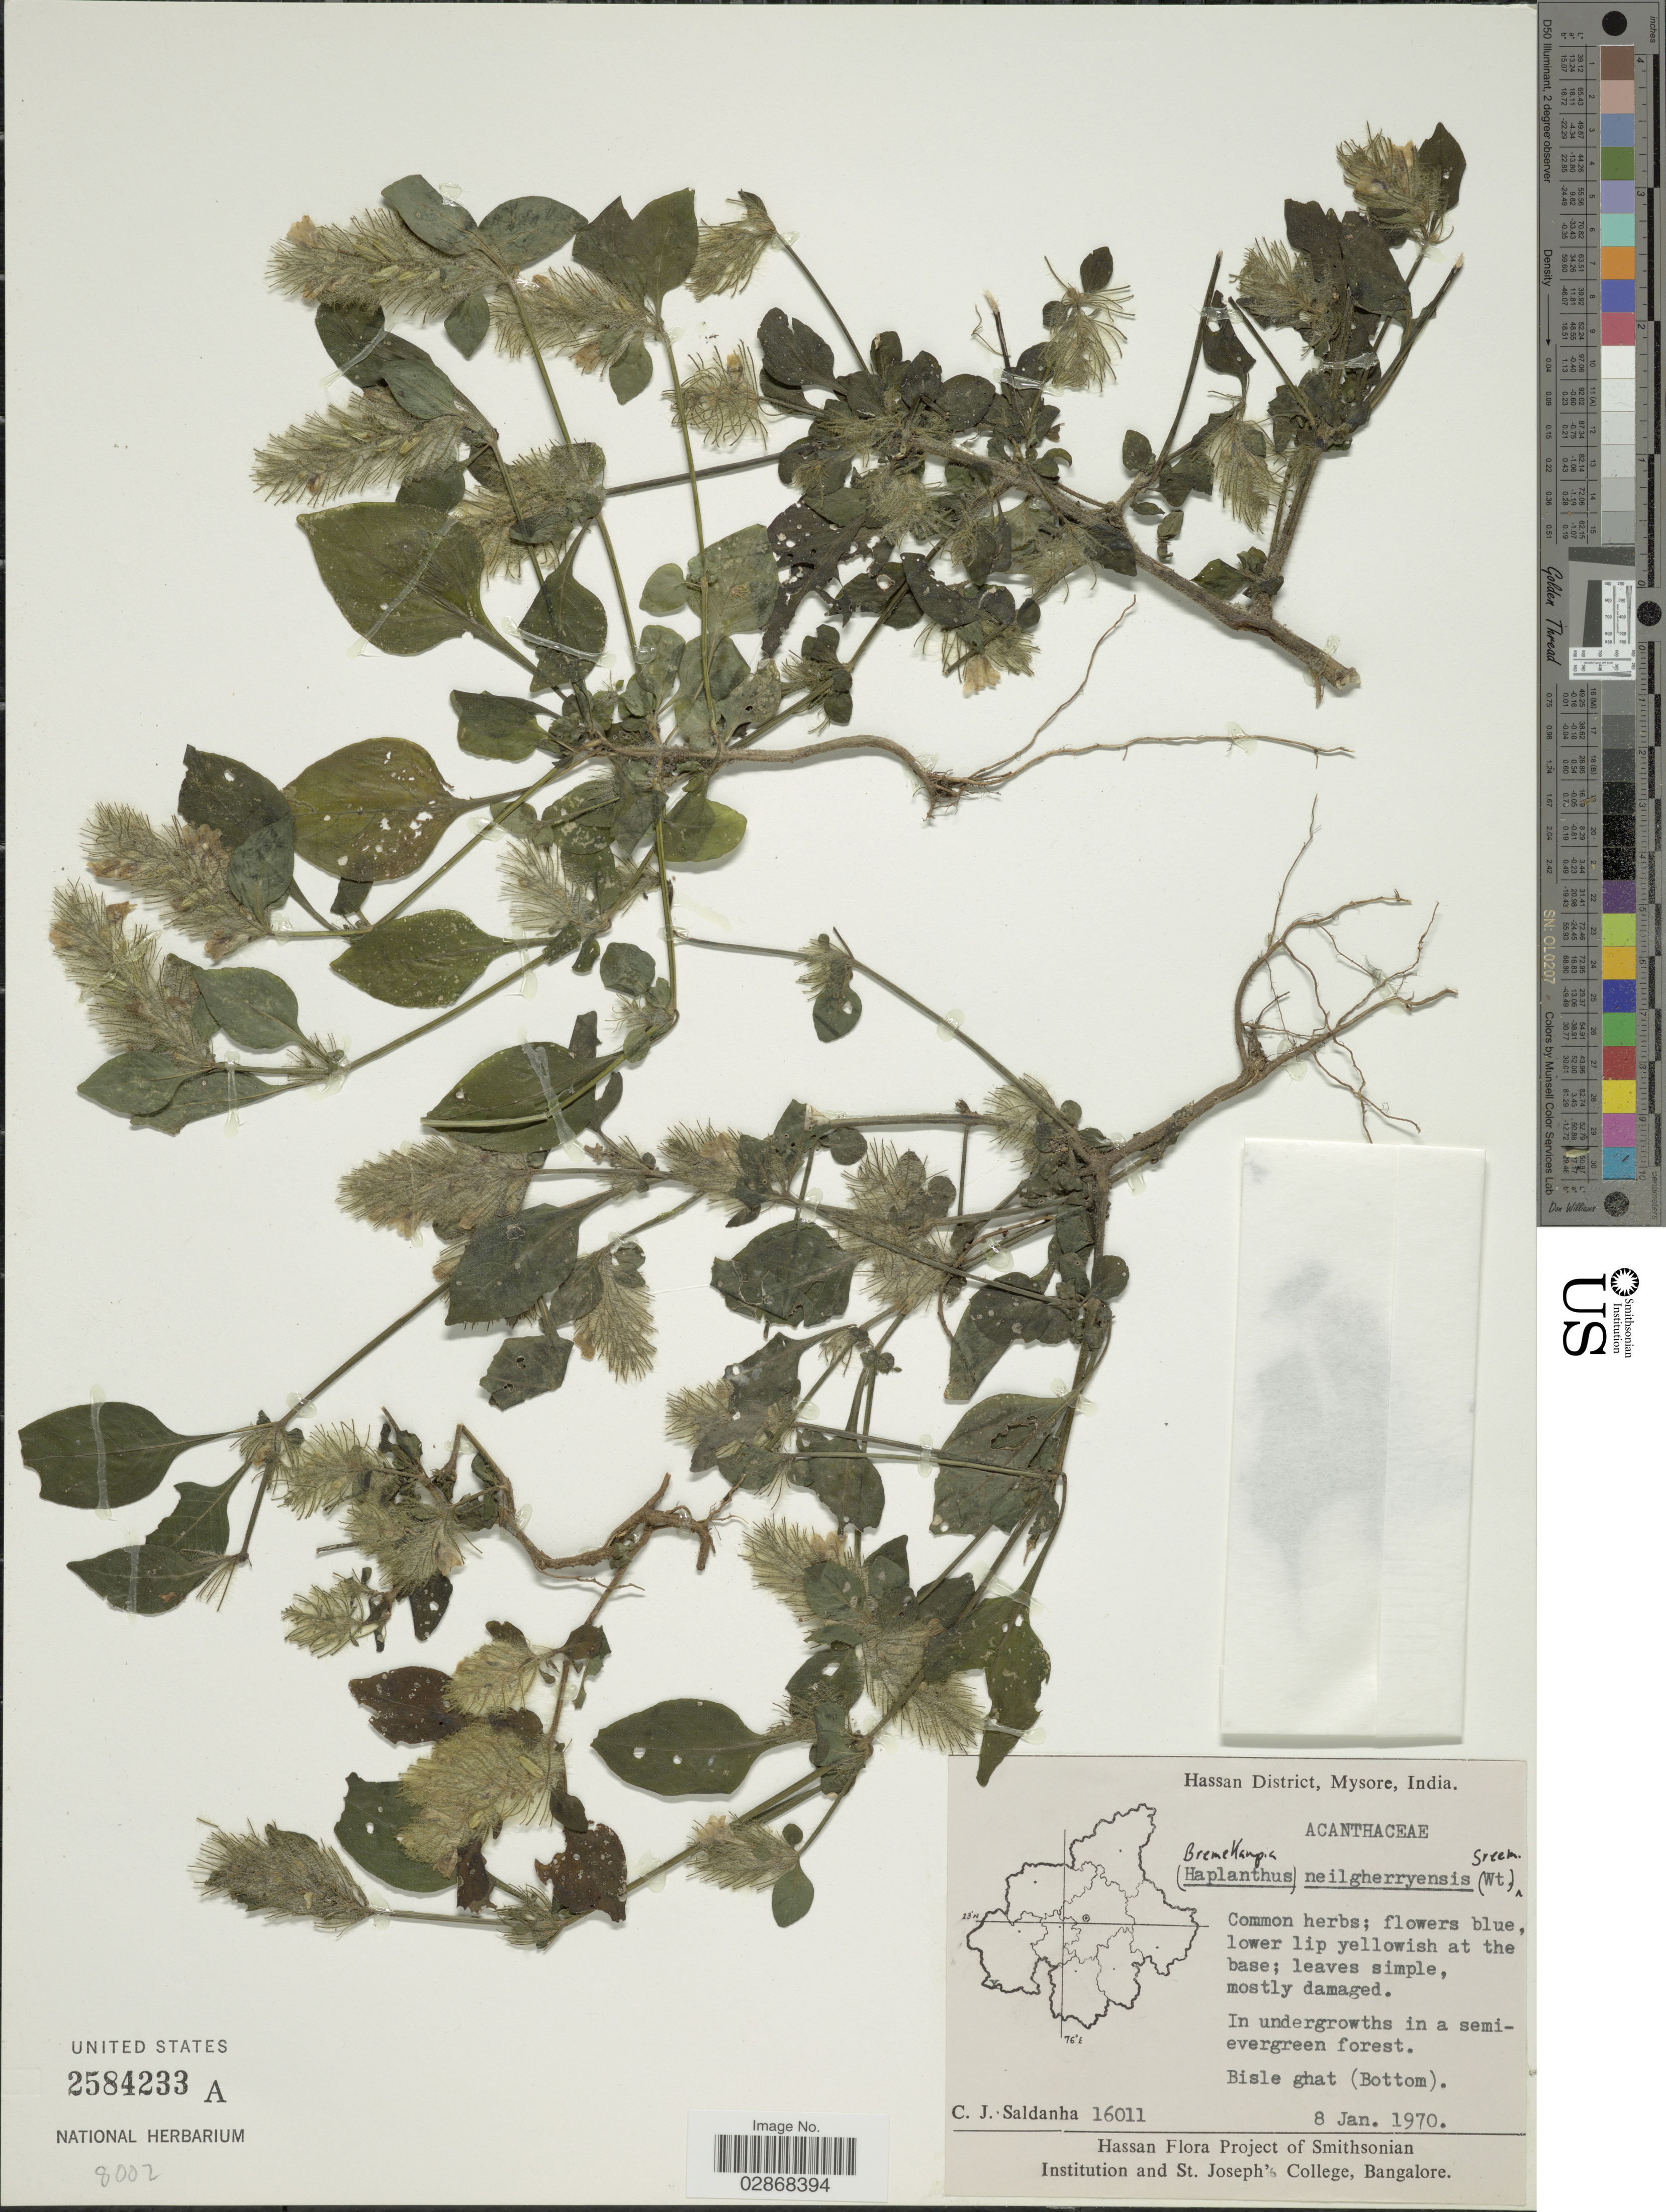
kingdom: Plantae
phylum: Tracheophyta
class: Magnoliopsida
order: Lamiales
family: Acanthaceae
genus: Haplanthus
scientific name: Haplanthus nilgherrensis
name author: Wight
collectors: C. J. Saldanha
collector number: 16011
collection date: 1970-01-08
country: India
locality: Hassan District, Mysore. Bisle ghat (Bottom).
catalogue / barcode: US 2584233A